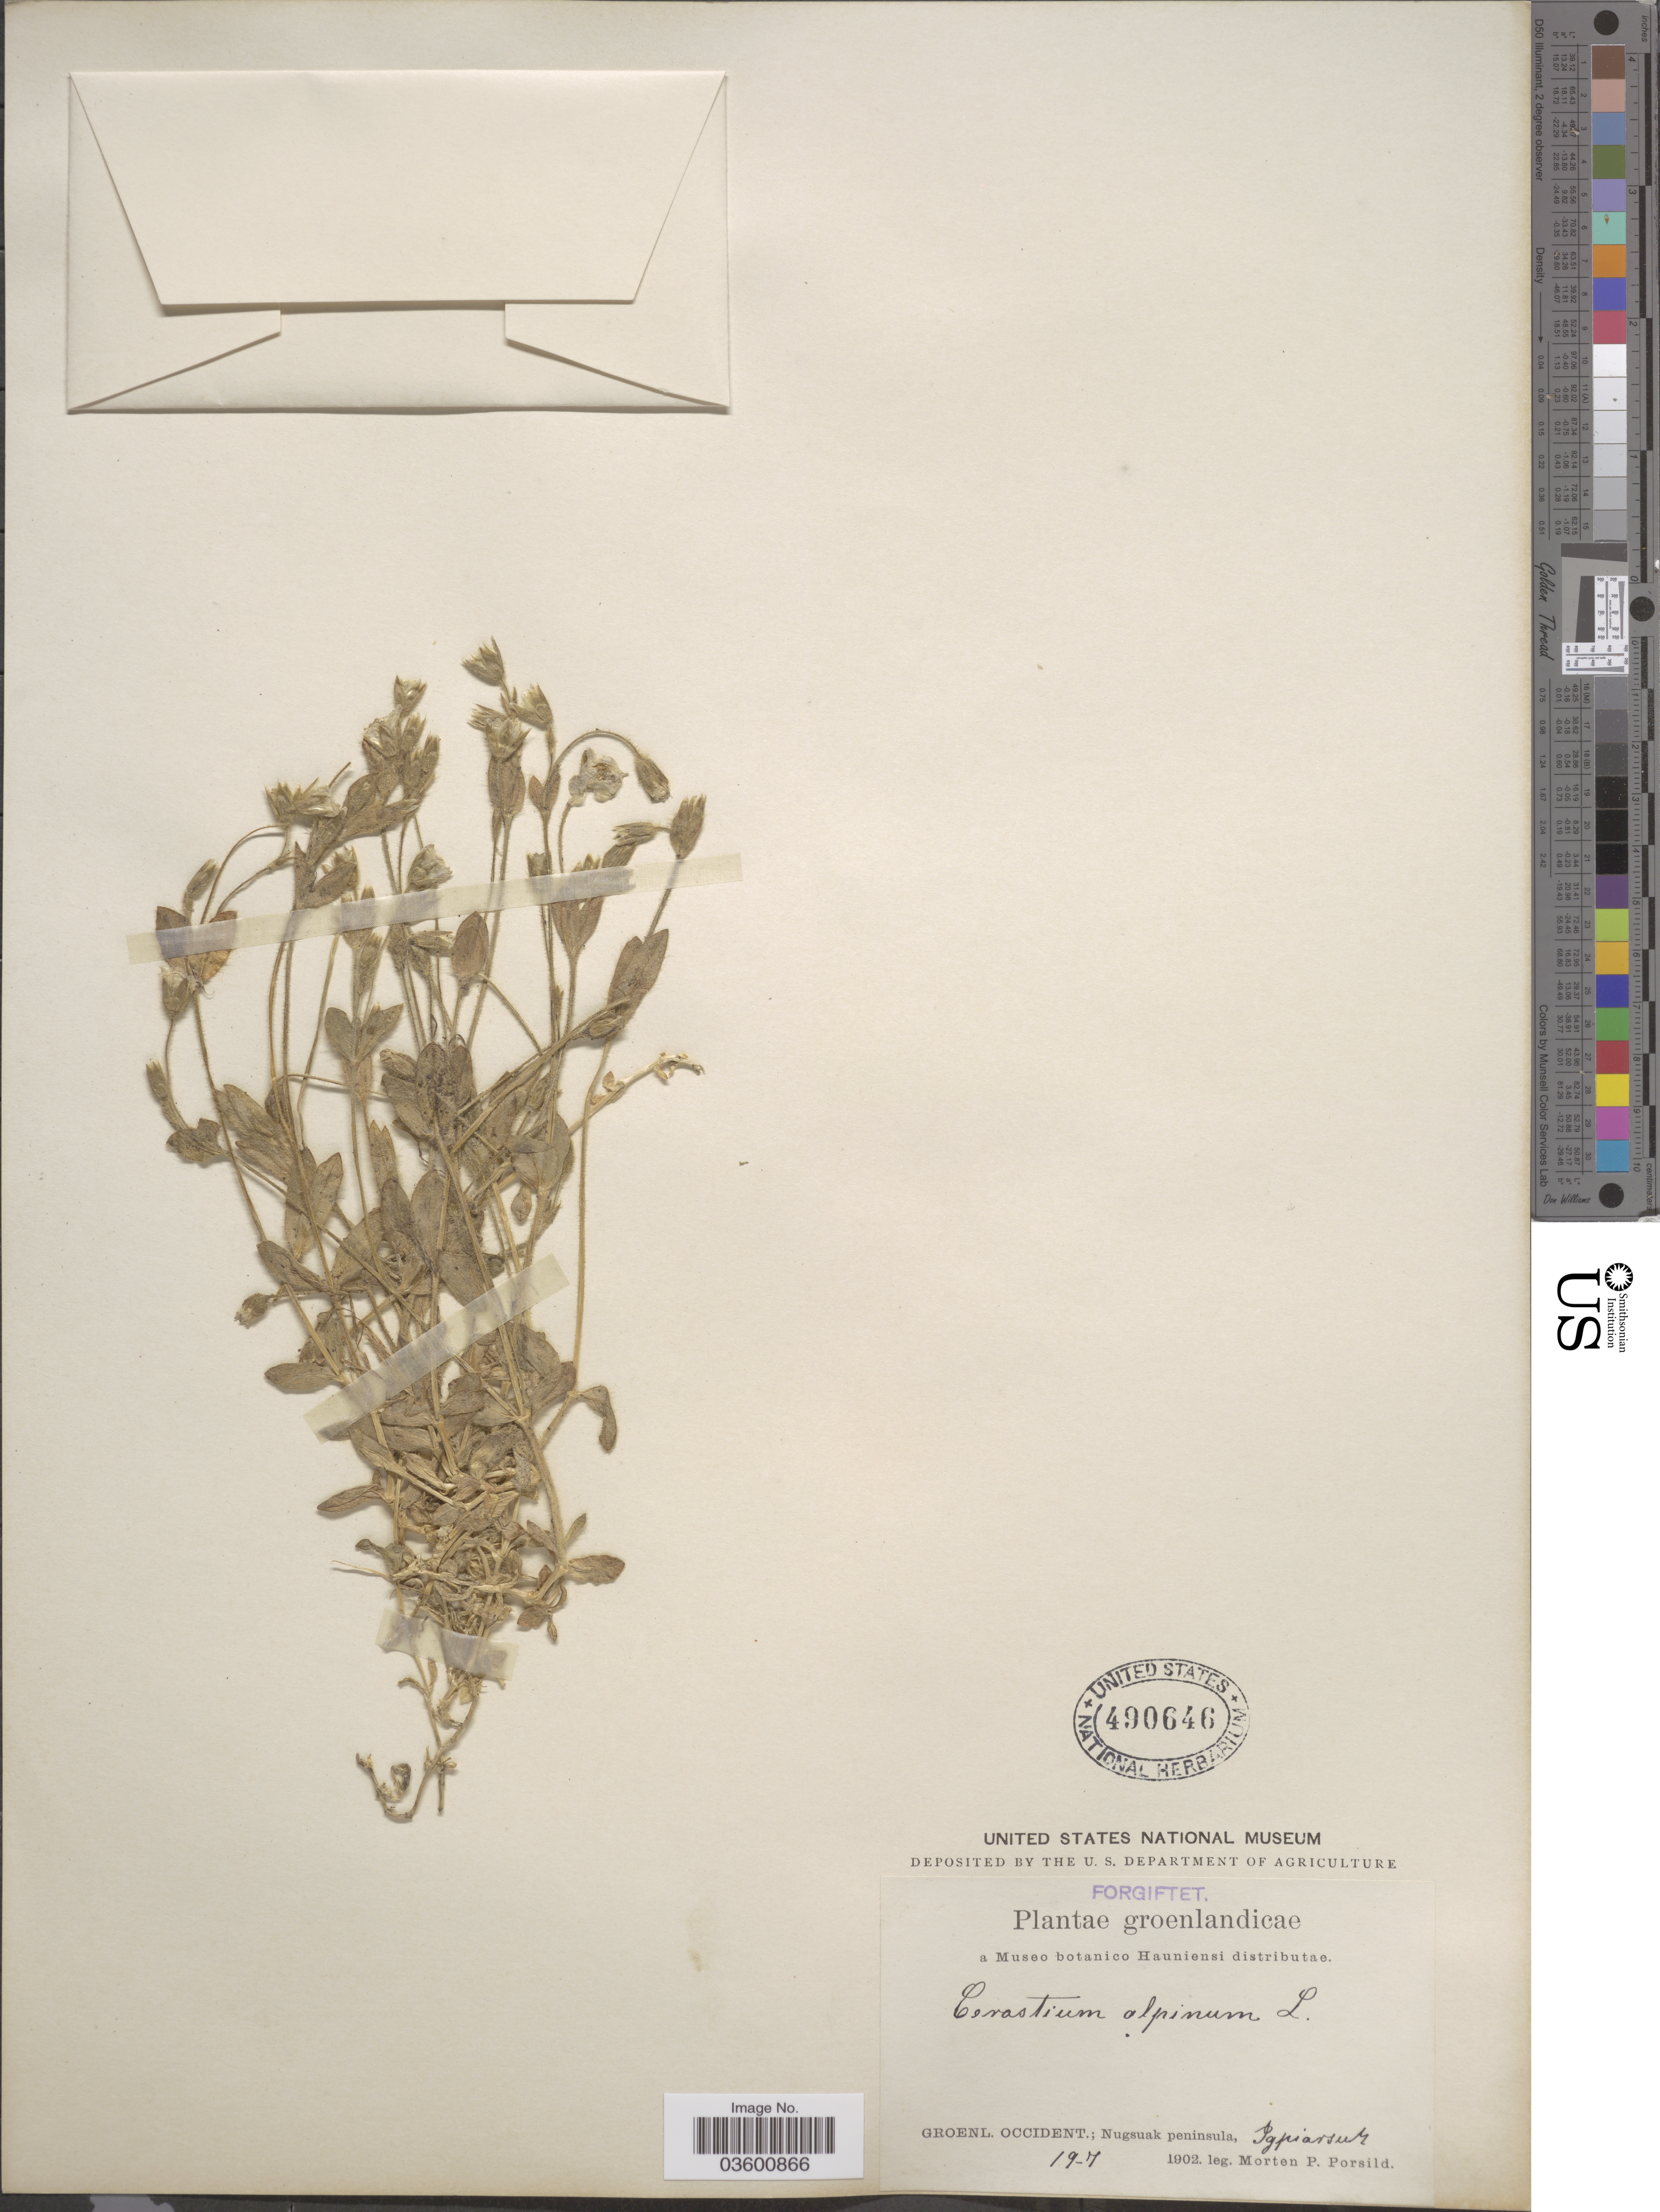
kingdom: Plantae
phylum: Tracheophyta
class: Magnoliopsida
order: Caryophyllales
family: Caryophyllaceae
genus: Cerastium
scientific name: Cerastium alpinum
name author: L.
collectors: M. P. Porsild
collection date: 1902-07-19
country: Greenland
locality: Groenlandicae. Groenl. Occident.; Nugsuak peninsula. Igpiarsuk [interpreted].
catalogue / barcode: US 490646